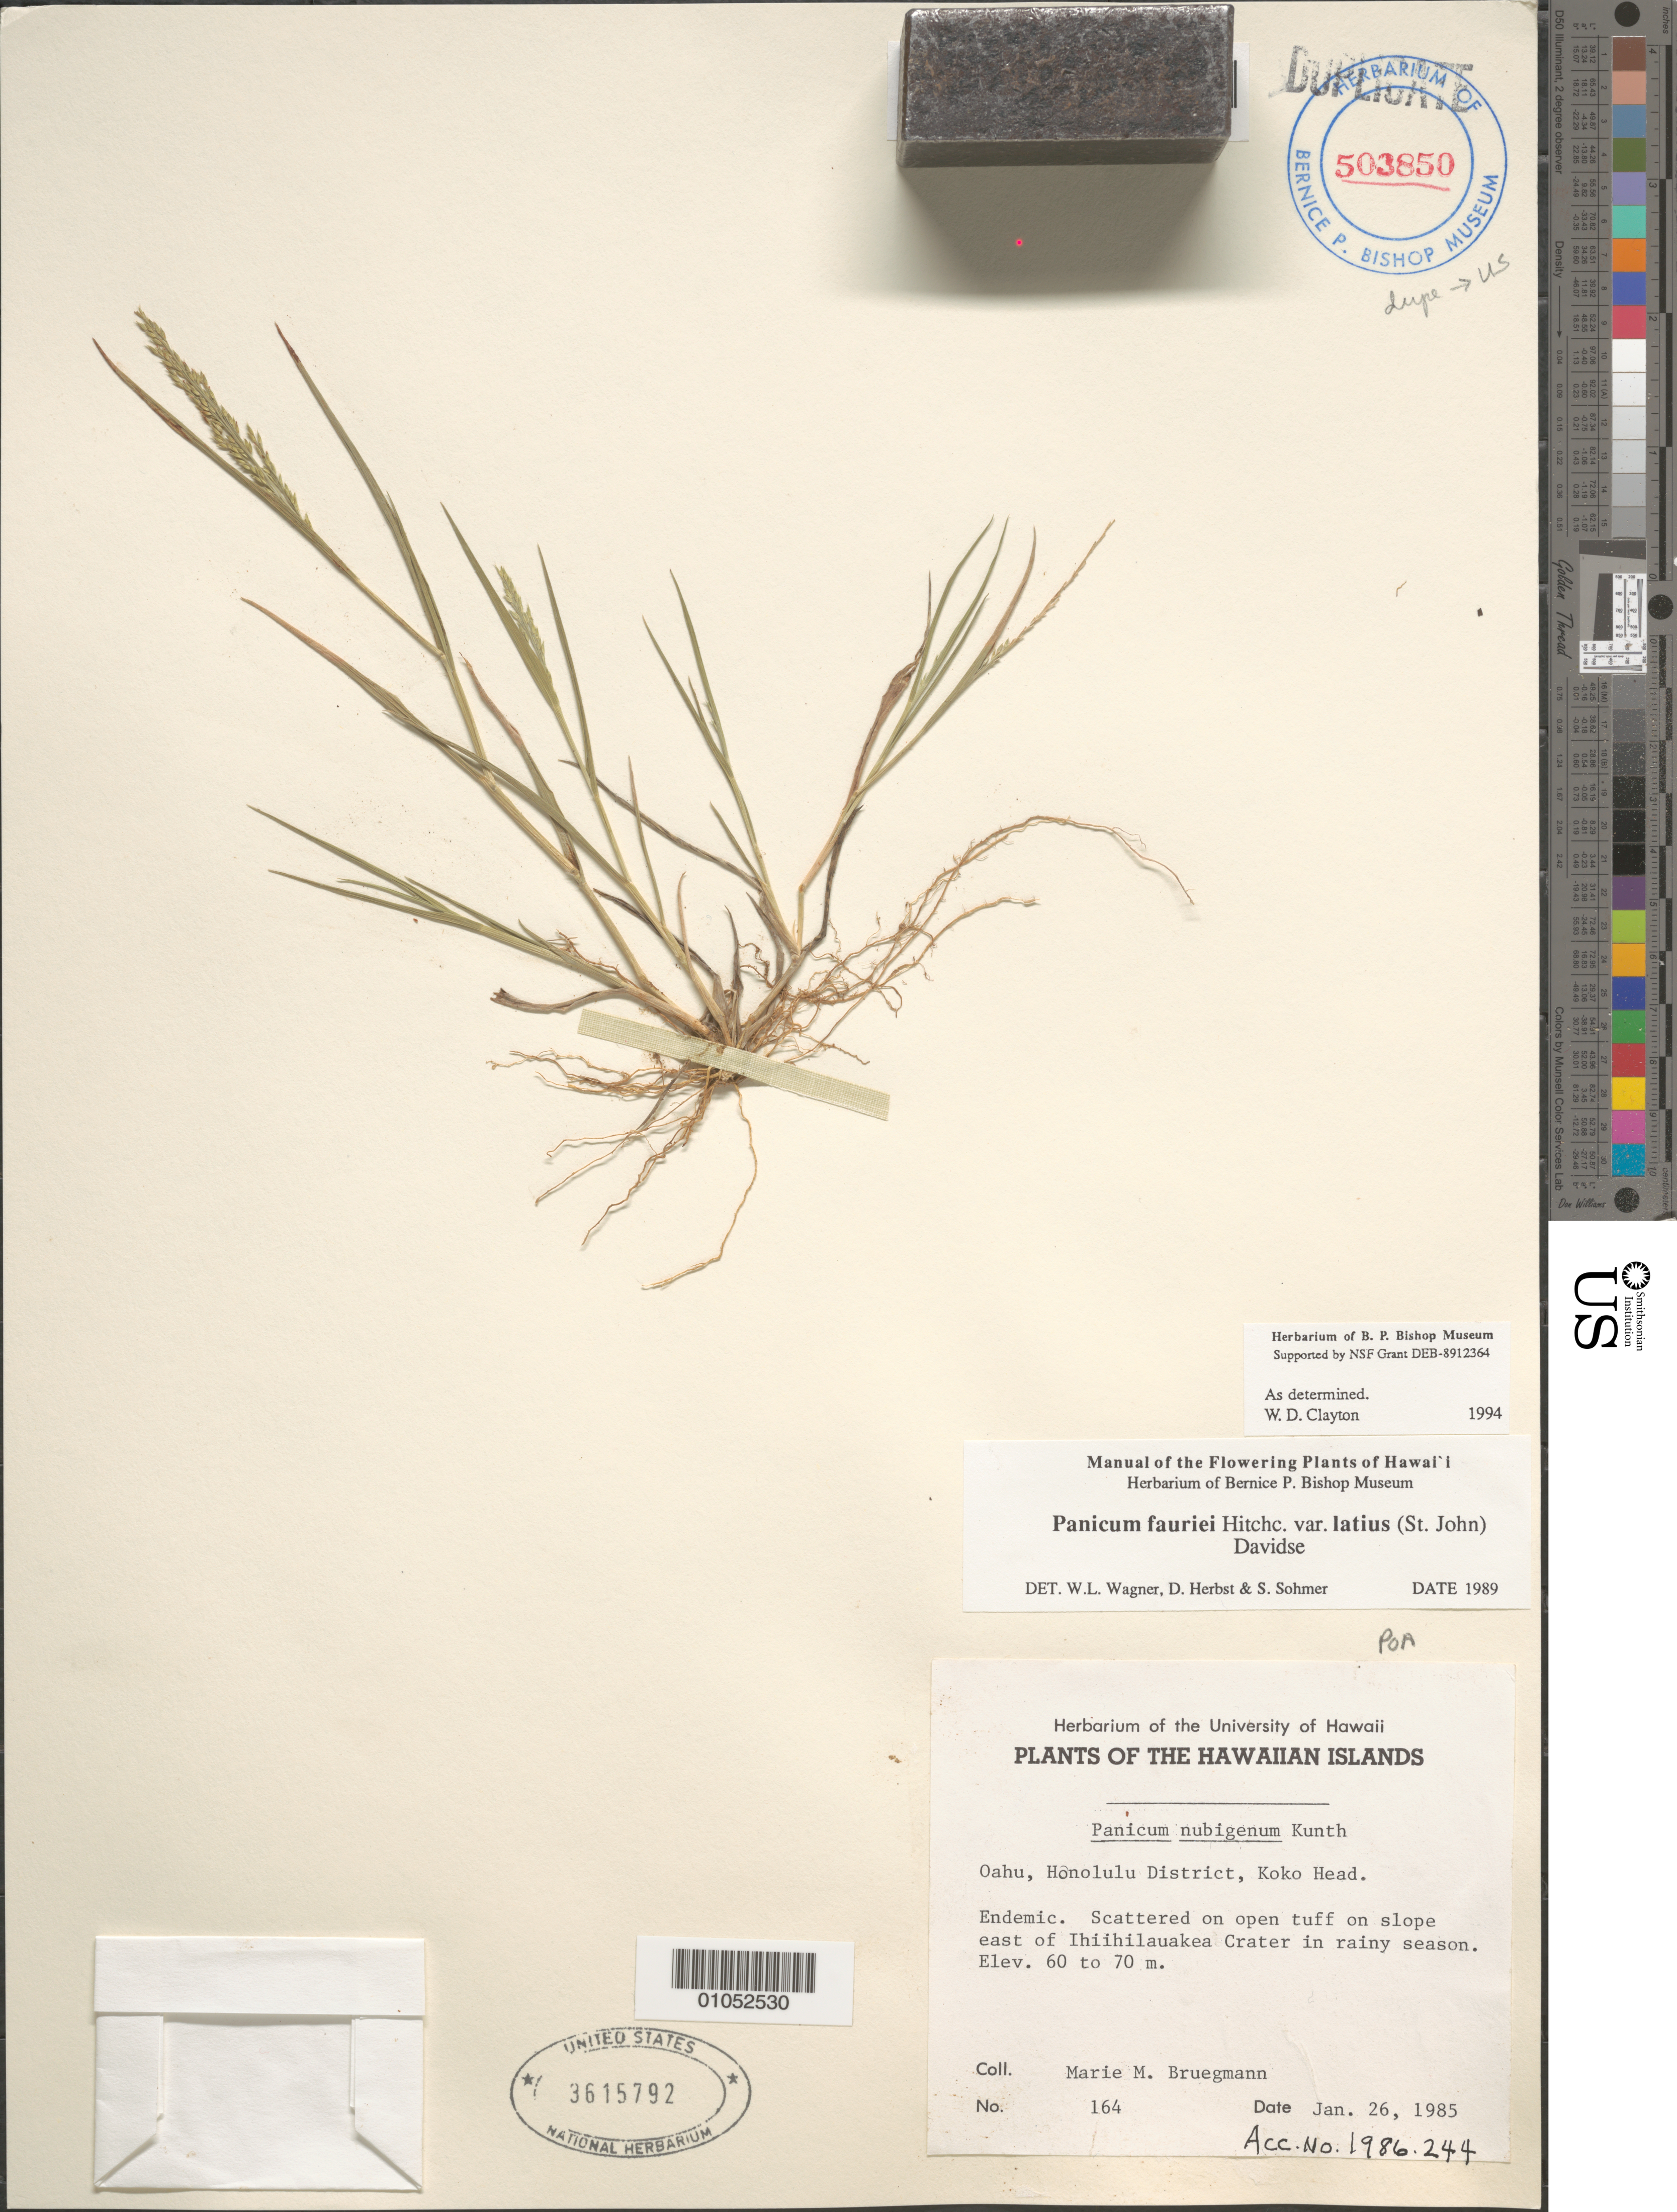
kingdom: Plantae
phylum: Tracheophyta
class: Liliopsida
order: Poales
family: Poaceae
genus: Panicum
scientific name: Panicum fauriei var. latius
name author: (H. St. John) Davidse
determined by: Clayton, W. D.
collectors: M. Bruegmann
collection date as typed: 26 Jan 1985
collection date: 1985-01-26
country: United States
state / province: Hawaii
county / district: Honolulu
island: Oahu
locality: Koko Head. East of Ihiihilauakea Crater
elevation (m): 60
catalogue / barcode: US 3615792